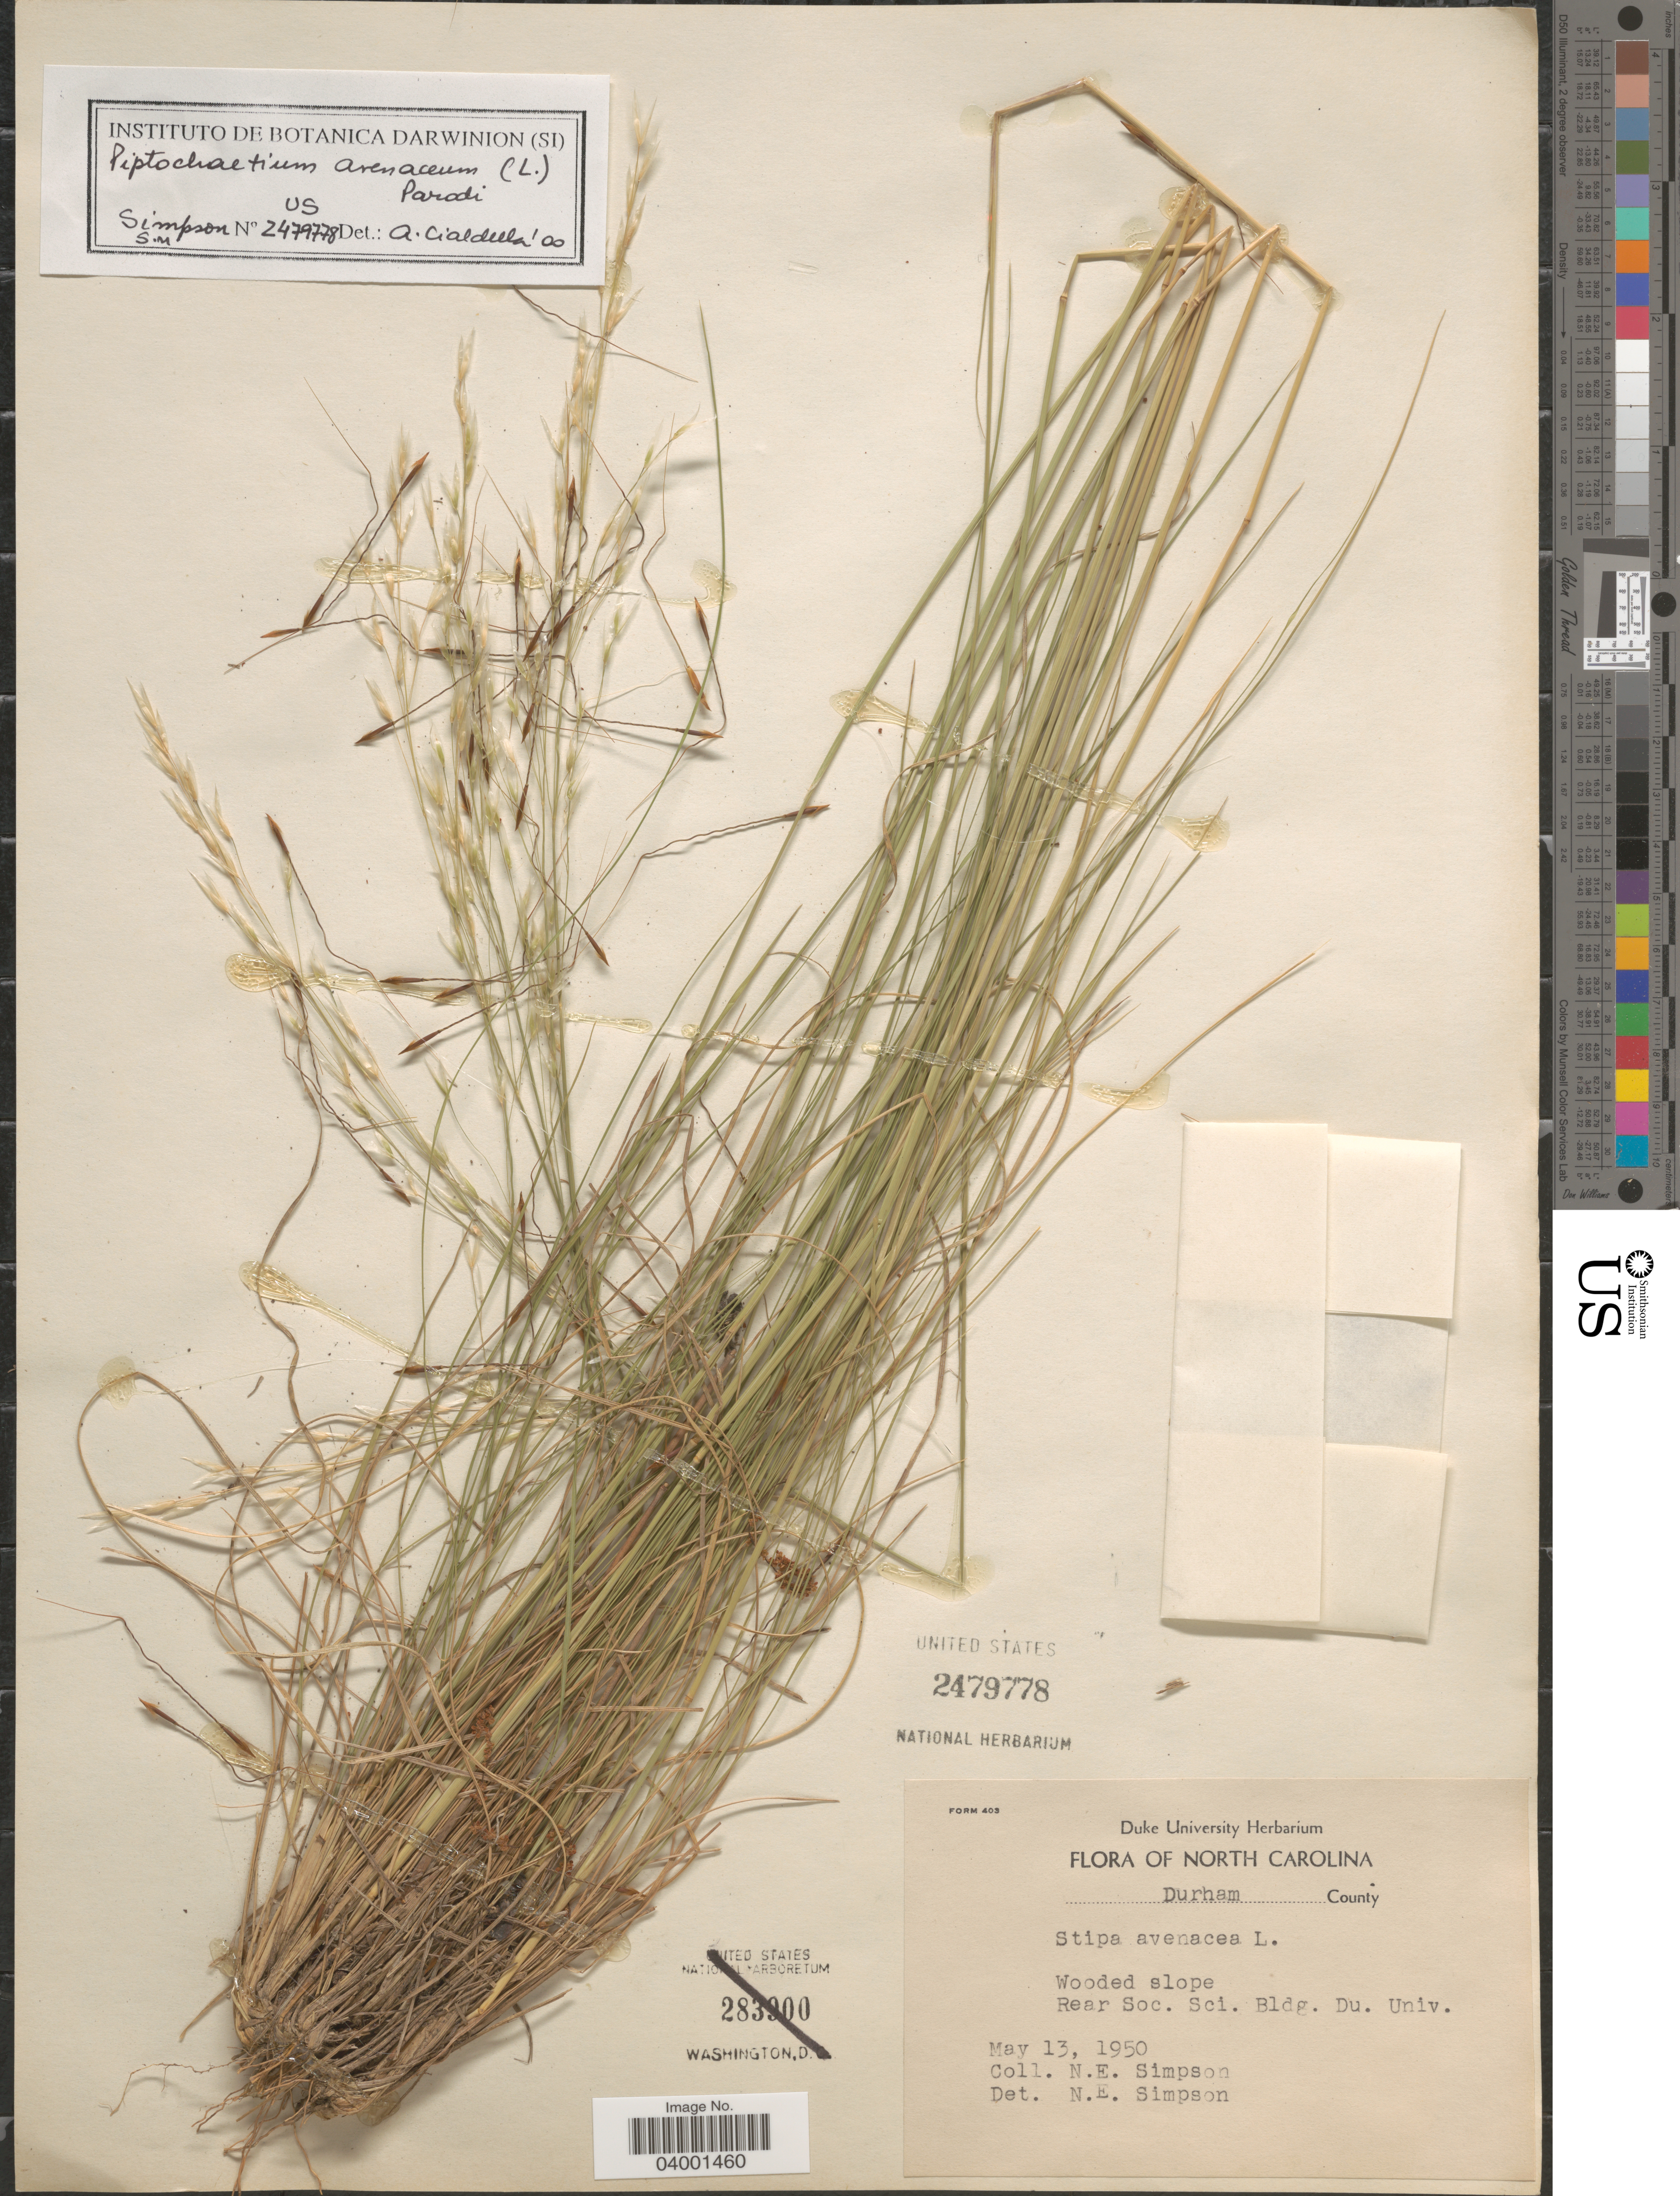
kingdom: Plantae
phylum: Tracheophyta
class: Liliopsida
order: Poales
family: Poaceae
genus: Piptochaetium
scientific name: Piptochaetium avenaceum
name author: (L.) Parodi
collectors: N. Simpson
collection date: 1950-05-13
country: United States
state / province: North Carolina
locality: Durham County. Wooed slope. Rear Soc. Sci. Bldg. Du. Univ.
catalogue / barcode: US 2479778